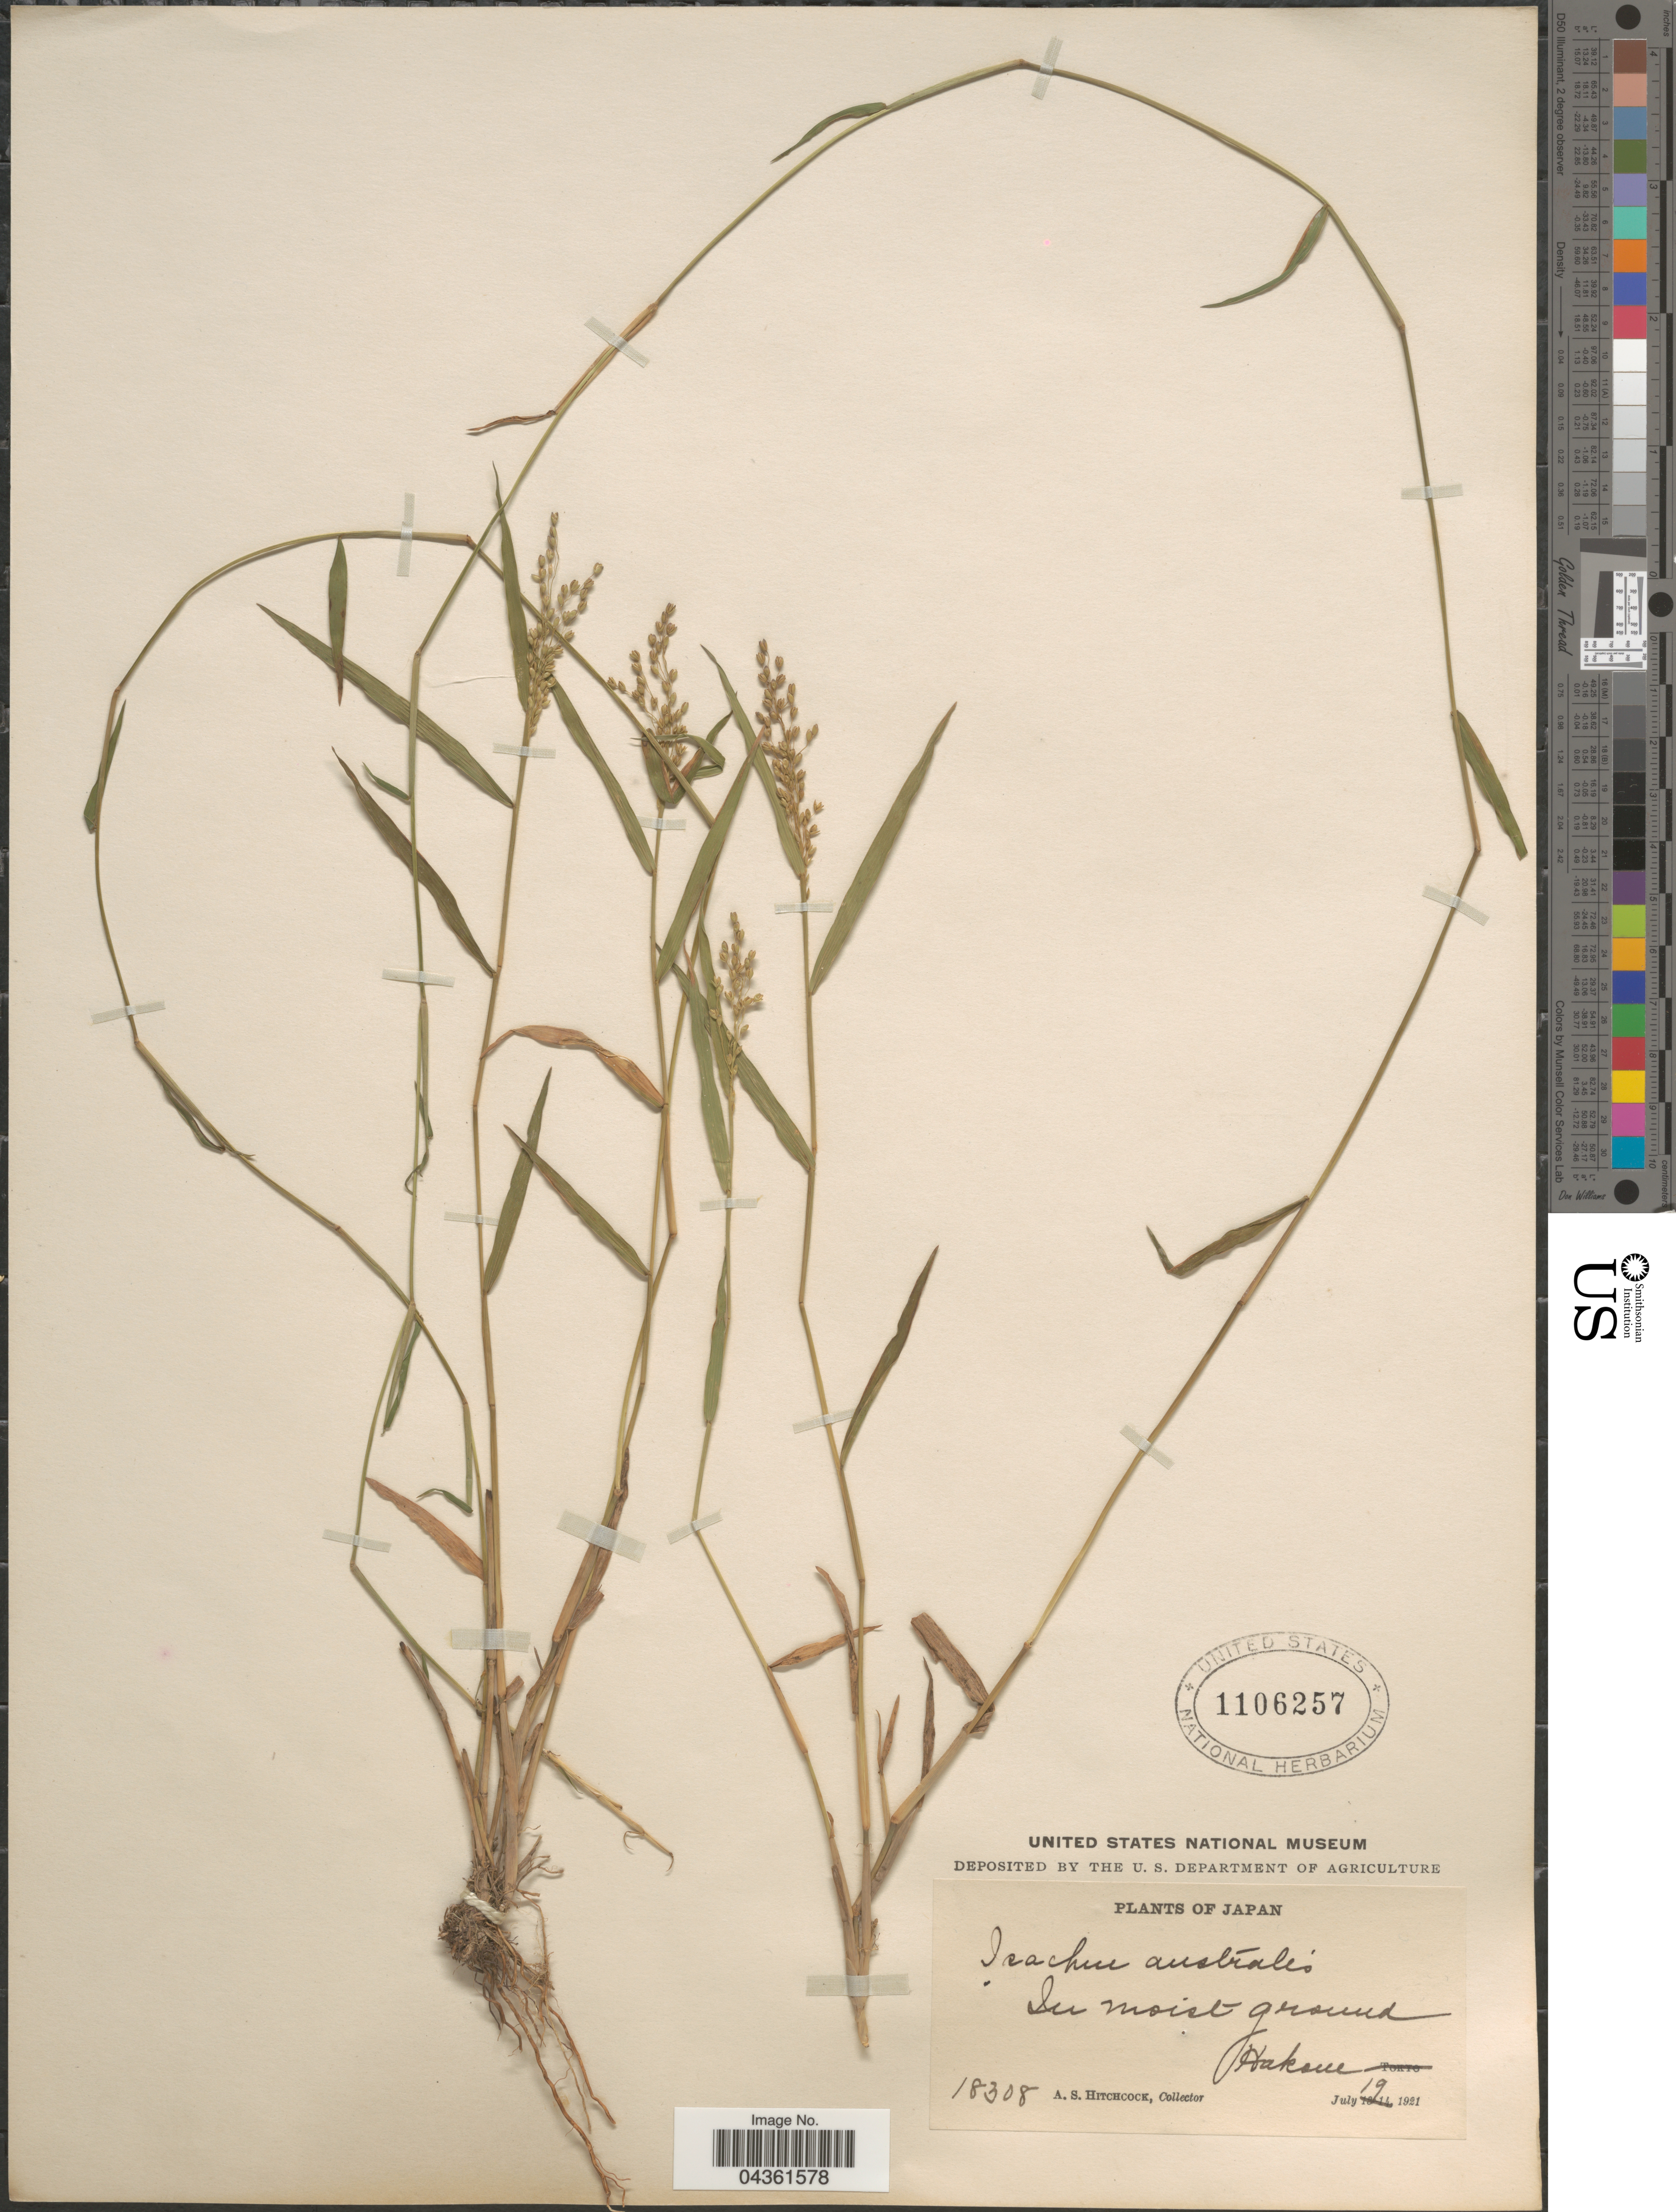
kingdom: Plantae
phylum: Tracheophyta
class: Liliopsida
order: Poales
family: Poaceae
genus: Isachne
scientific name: Isachne globosa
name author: (Thunb.) Kuntze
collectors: A. S. Hitchcock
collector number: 18308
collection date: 1921-07-19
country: Japan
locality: Hakone.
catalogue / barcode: US 1106257